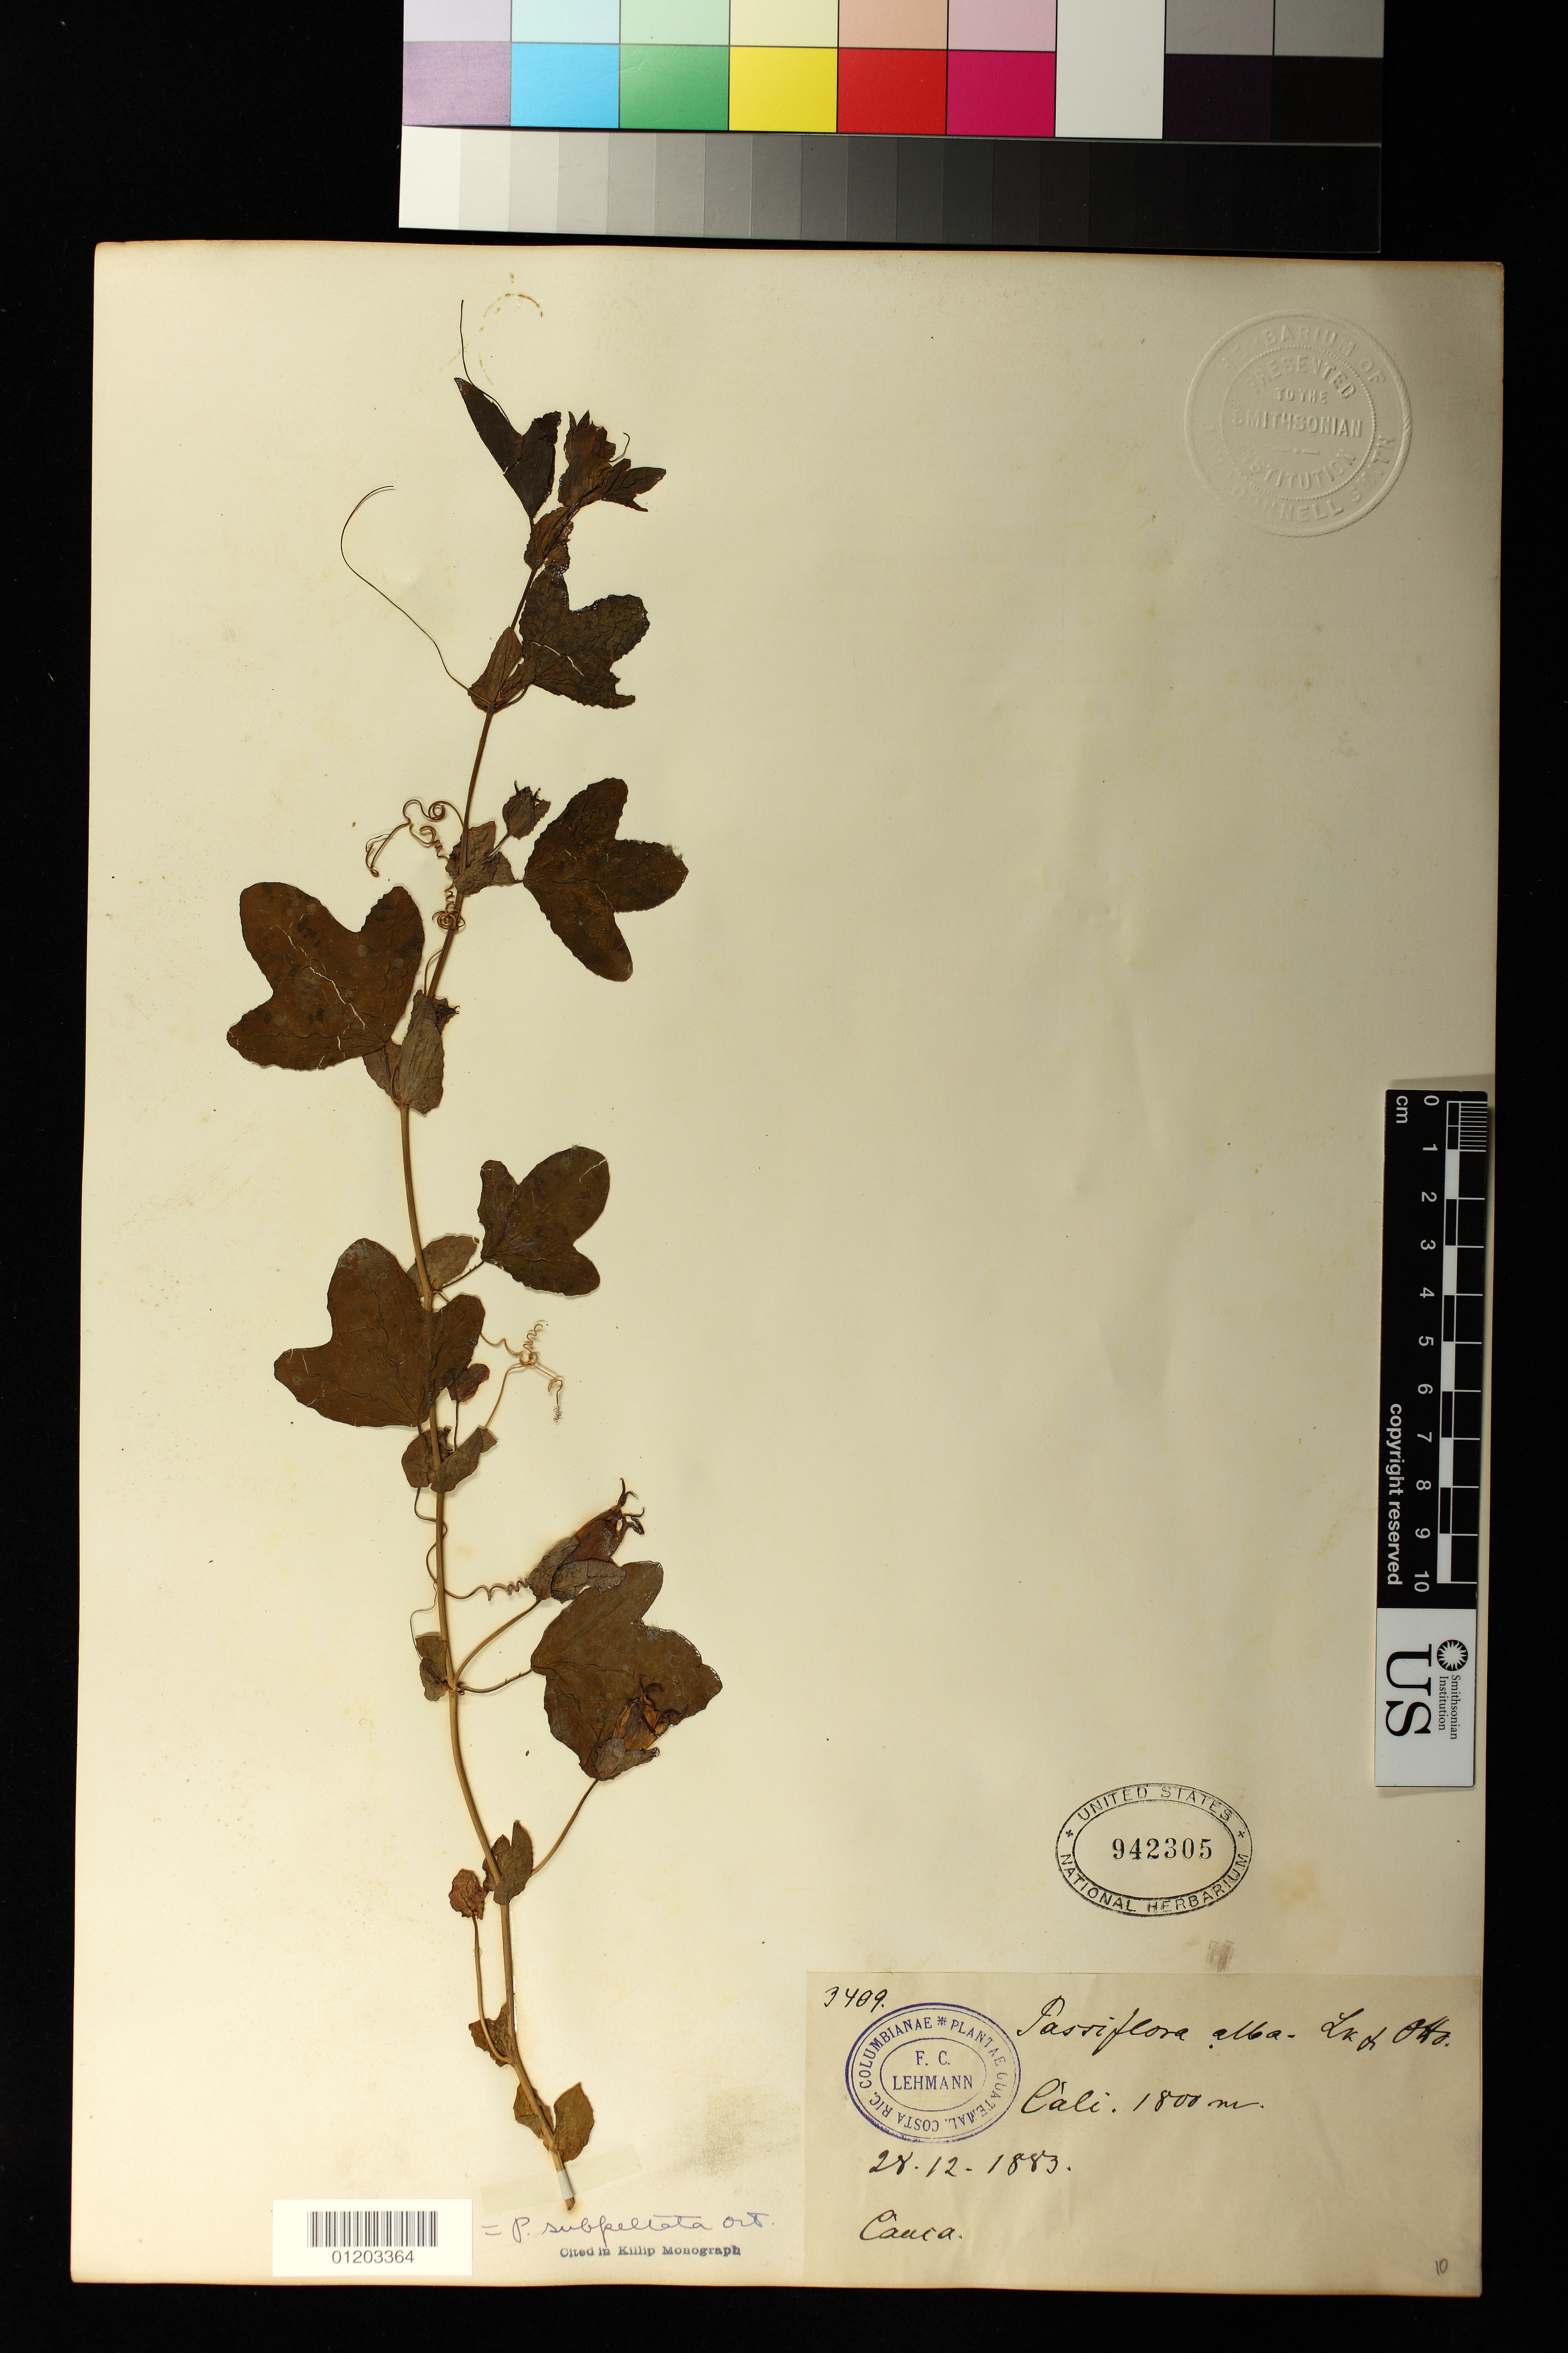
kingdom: Plantae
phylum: Tracheophyta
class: Magnoliopsida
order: Malpighiales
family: Passifloraceae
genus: Passiflora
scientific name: Passiflora subpeltata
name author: Ortega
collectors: F. C. Lehmann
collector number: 3409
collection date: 1883-12-28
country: Colombia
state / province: Valle del Cauca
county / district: Cali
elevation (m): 1800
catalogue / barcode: US 942305